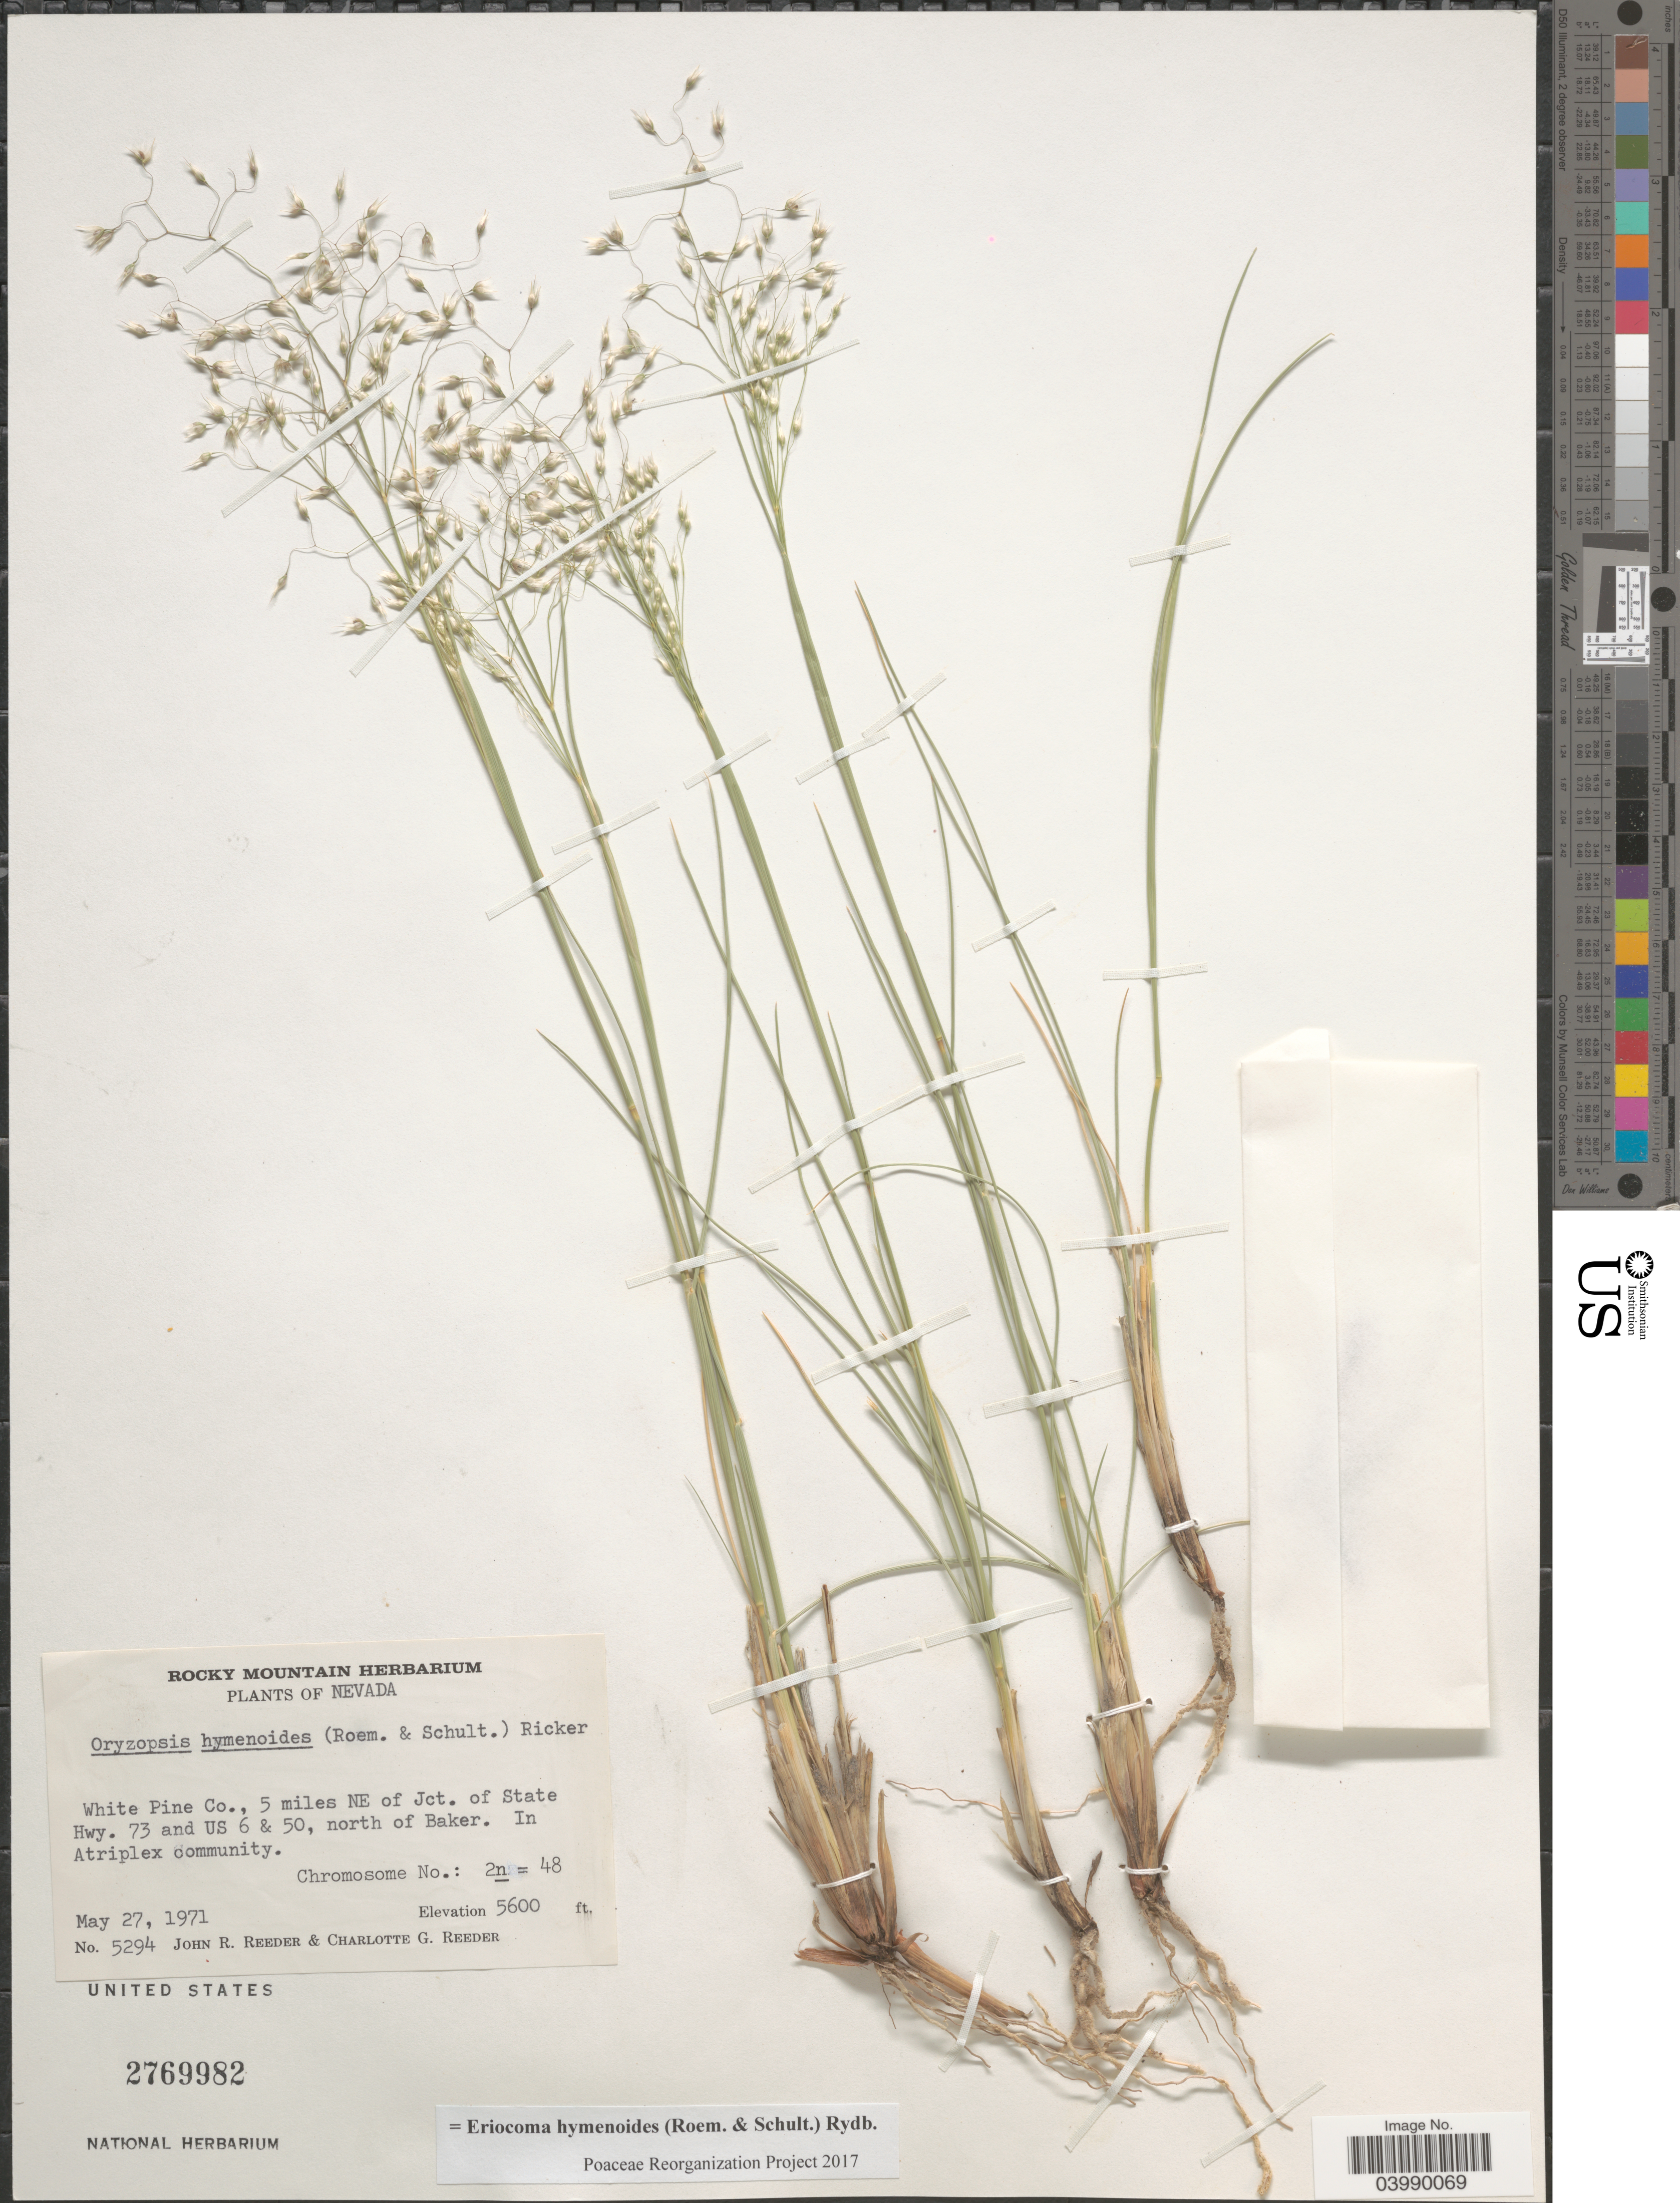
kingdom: Plantae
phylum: Tracheophyta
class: Liliopsida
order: Poales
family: Poaceae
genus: Eriocoma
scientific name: Eriocoma hymenoides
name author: (Roem. & Schult.) Rydb.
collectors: J. R. Reeder & C. G. Reeder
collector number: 5294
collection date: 1971-05-27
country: United States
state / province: Nevada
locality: White Pine Co., 5 miles NE of Jct. of State Hwy. 73 and US 6 & 50, north of Baker.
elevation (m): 1707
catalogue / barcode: US 2769982